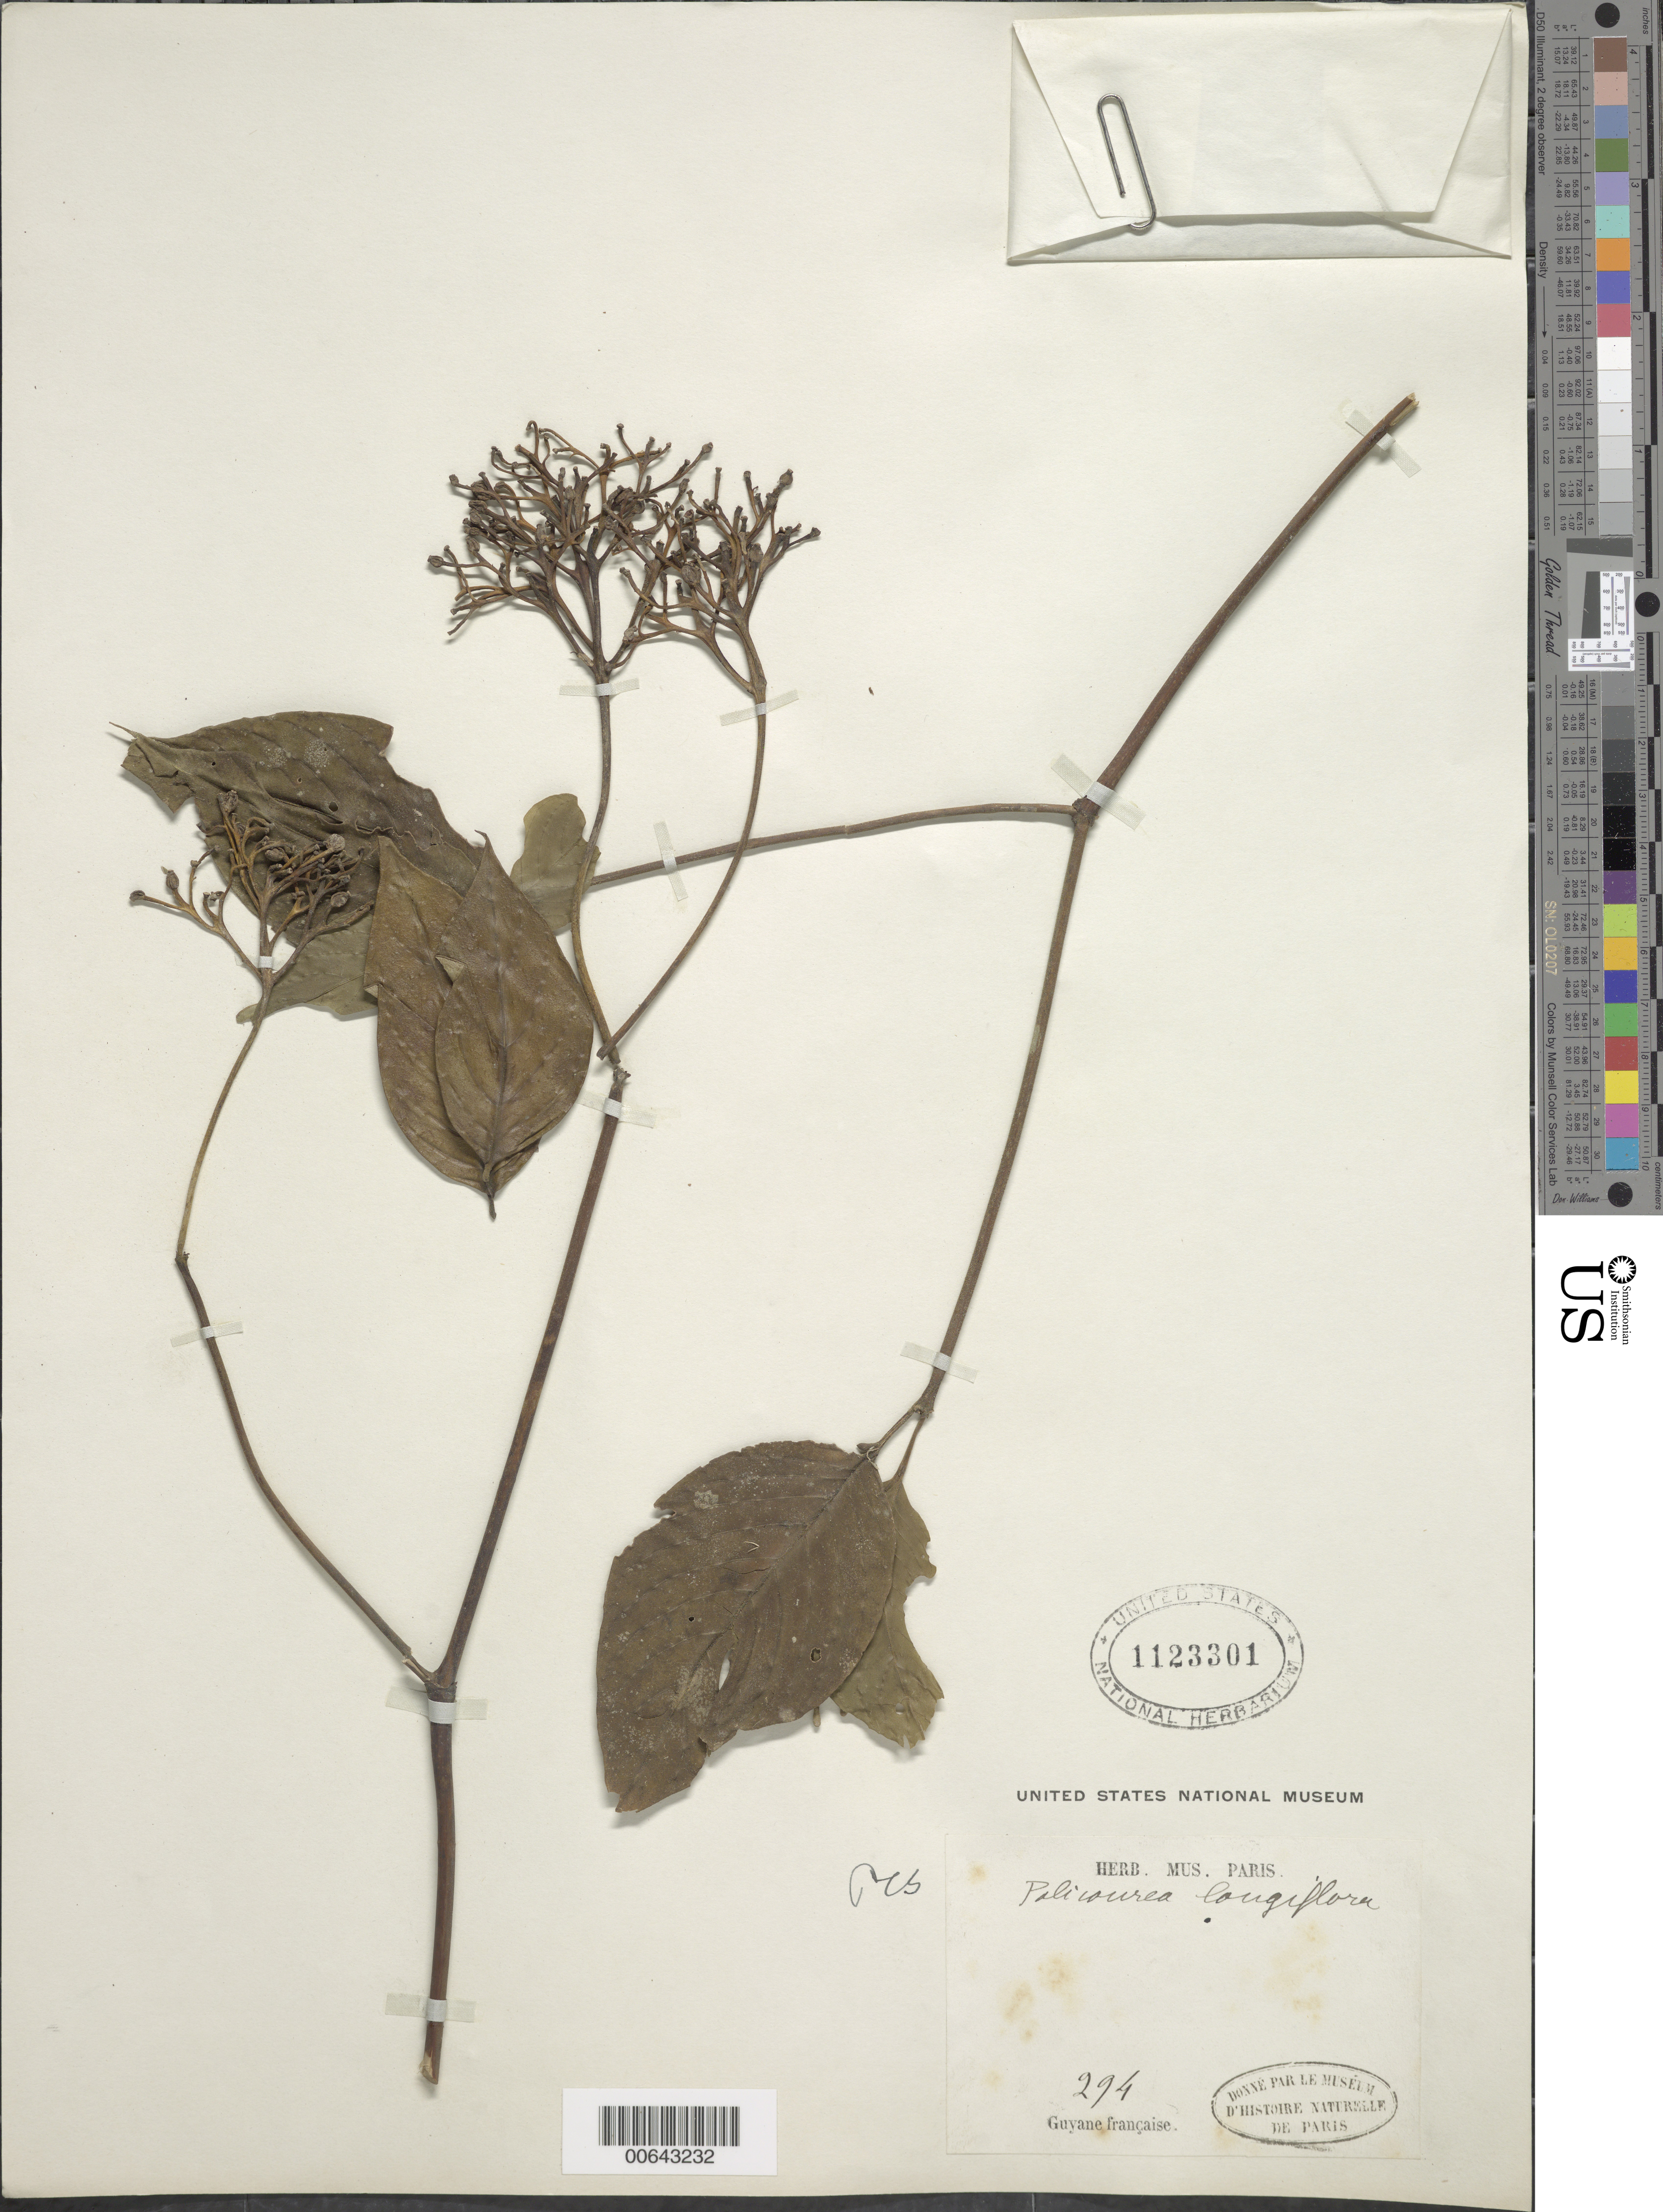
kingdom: Plantae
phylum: Tracheophyta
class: Magnoliopsida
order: Gentianales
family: Rubiaceae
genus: Palicourea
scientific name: Palicourea longiflora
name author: (Aubl.) A. Rich.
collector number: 294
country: French Guiana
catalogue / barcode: US 1123301